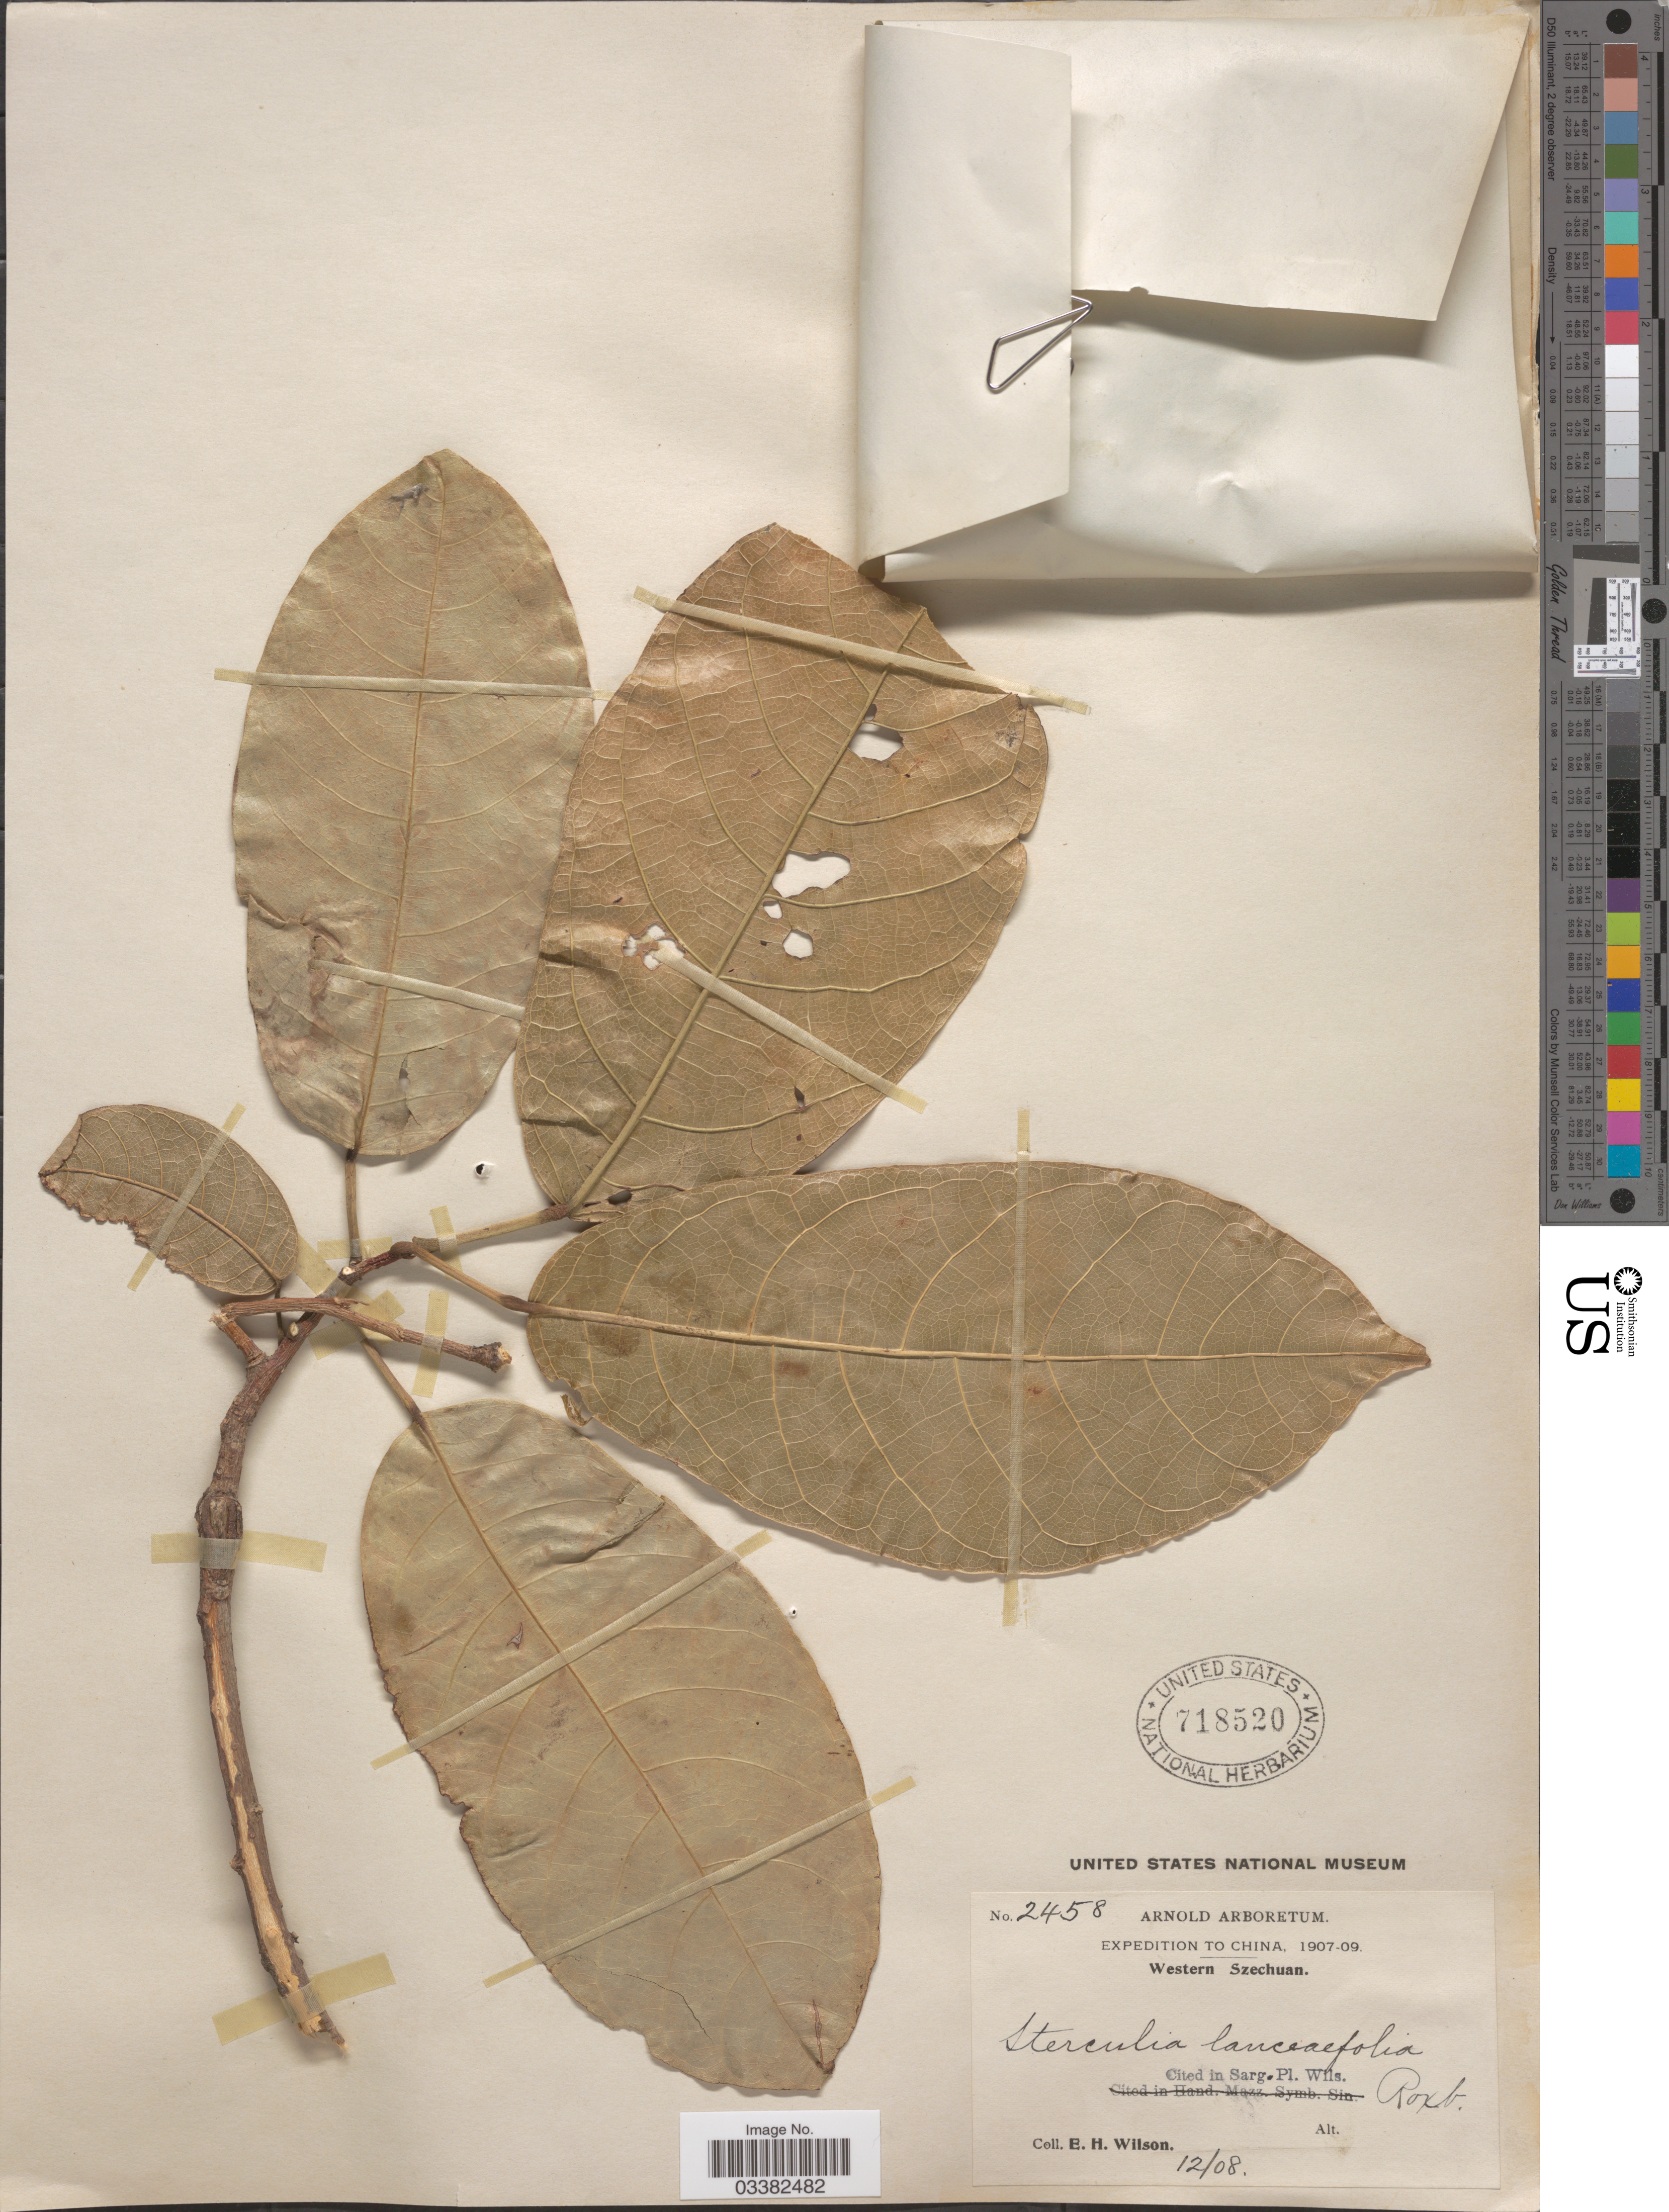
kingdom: Plantae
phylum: Tracheophyta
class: Magnoliopsida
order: Malvales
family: Malvaceae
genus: Sterculia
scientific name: Sterculia lanceifolia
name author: Roxb.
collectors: E. Wilson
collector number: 2458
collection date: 1908-12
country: China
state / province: Sichuan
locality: Western Szechuan.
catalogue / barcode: US 718520